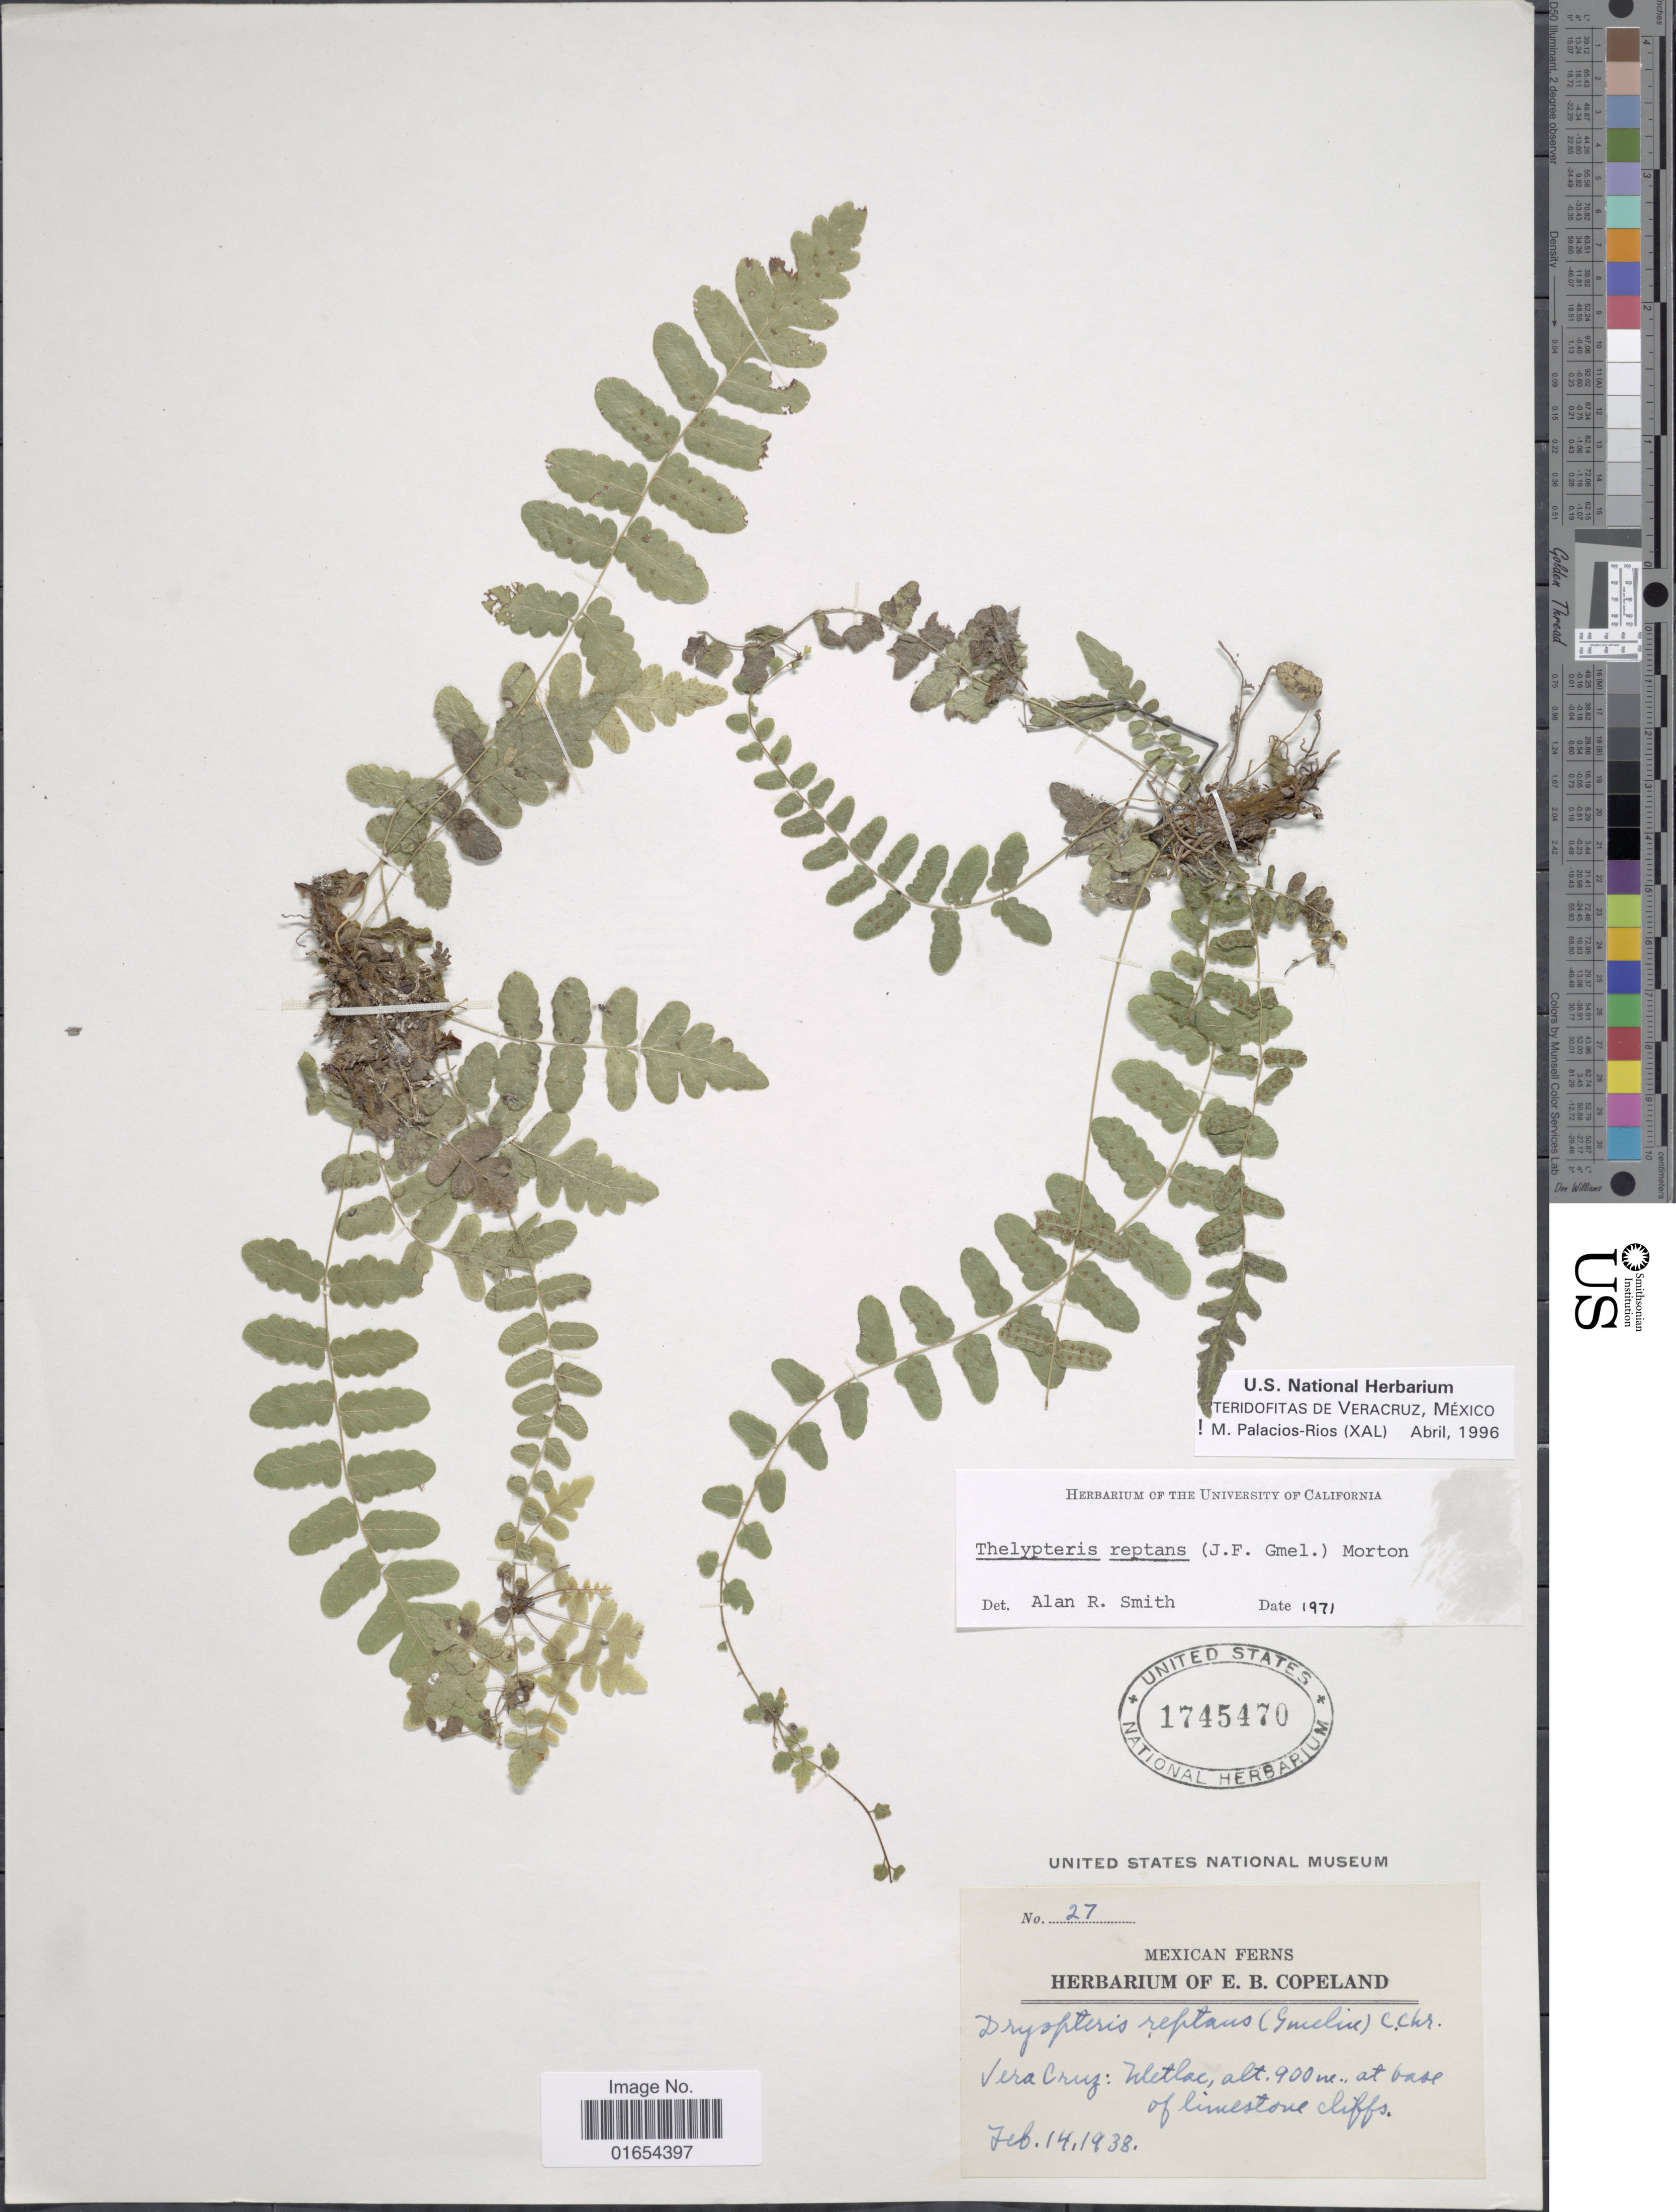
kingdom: Plantae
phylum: Tracheophyta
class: Polypodiopsida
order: Polypodiales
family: Thelypteridaceae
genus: Goniopteris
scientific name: Goniopteris reptans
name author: (J.F. Gmel.) C. Presl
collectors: ex herb. E. B. Copeland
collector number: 27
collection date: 1938-02-14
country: Mexico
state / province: Veracruz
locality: Metlac, at base of limestone cliffs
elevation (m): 900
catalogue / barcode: US 1745470